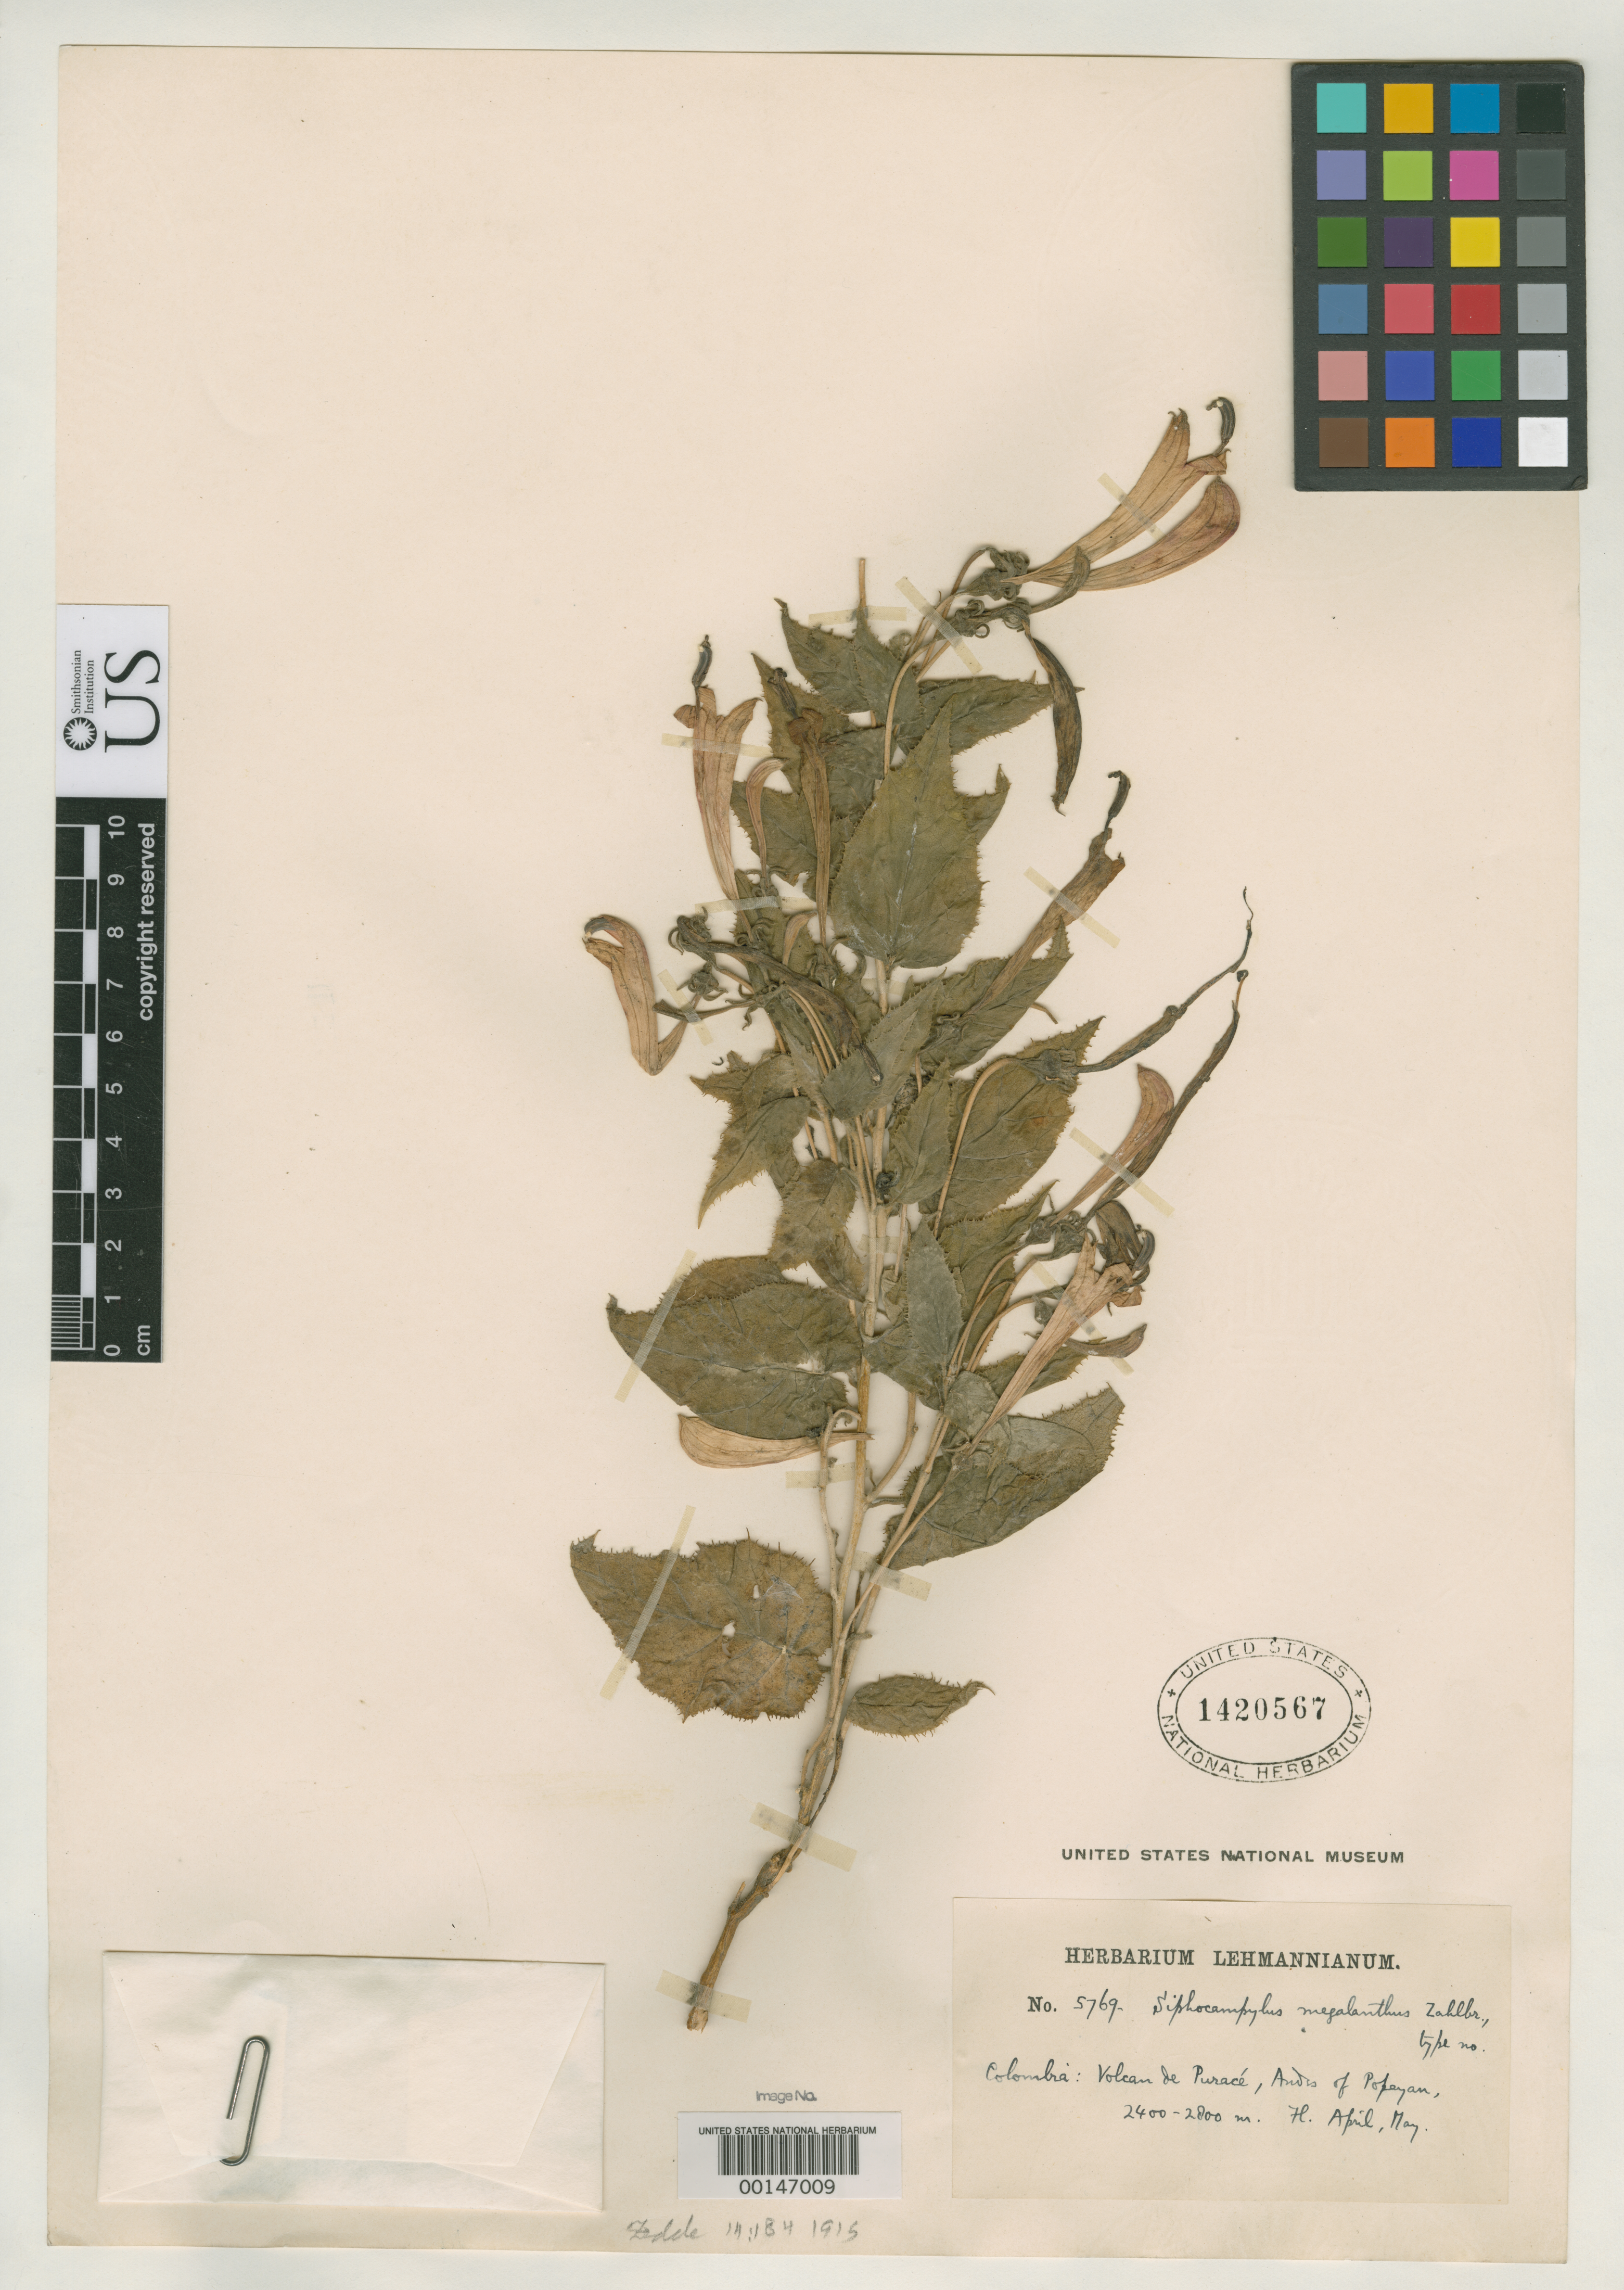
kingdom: Plantae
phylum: Tracheophyta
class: Magnoliopsida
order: Asterales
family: Campanulaceae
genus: Siphocampylus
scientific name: Siphocampylus megalanthus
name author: Zahlbr.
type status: Isotype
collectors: F. C. Lehmann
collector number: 5769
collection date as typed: Apr ---- to -- May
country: Colombia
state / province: Cauca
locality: Volcan Purace, Andes of Popayan.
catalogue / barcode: US 1420567